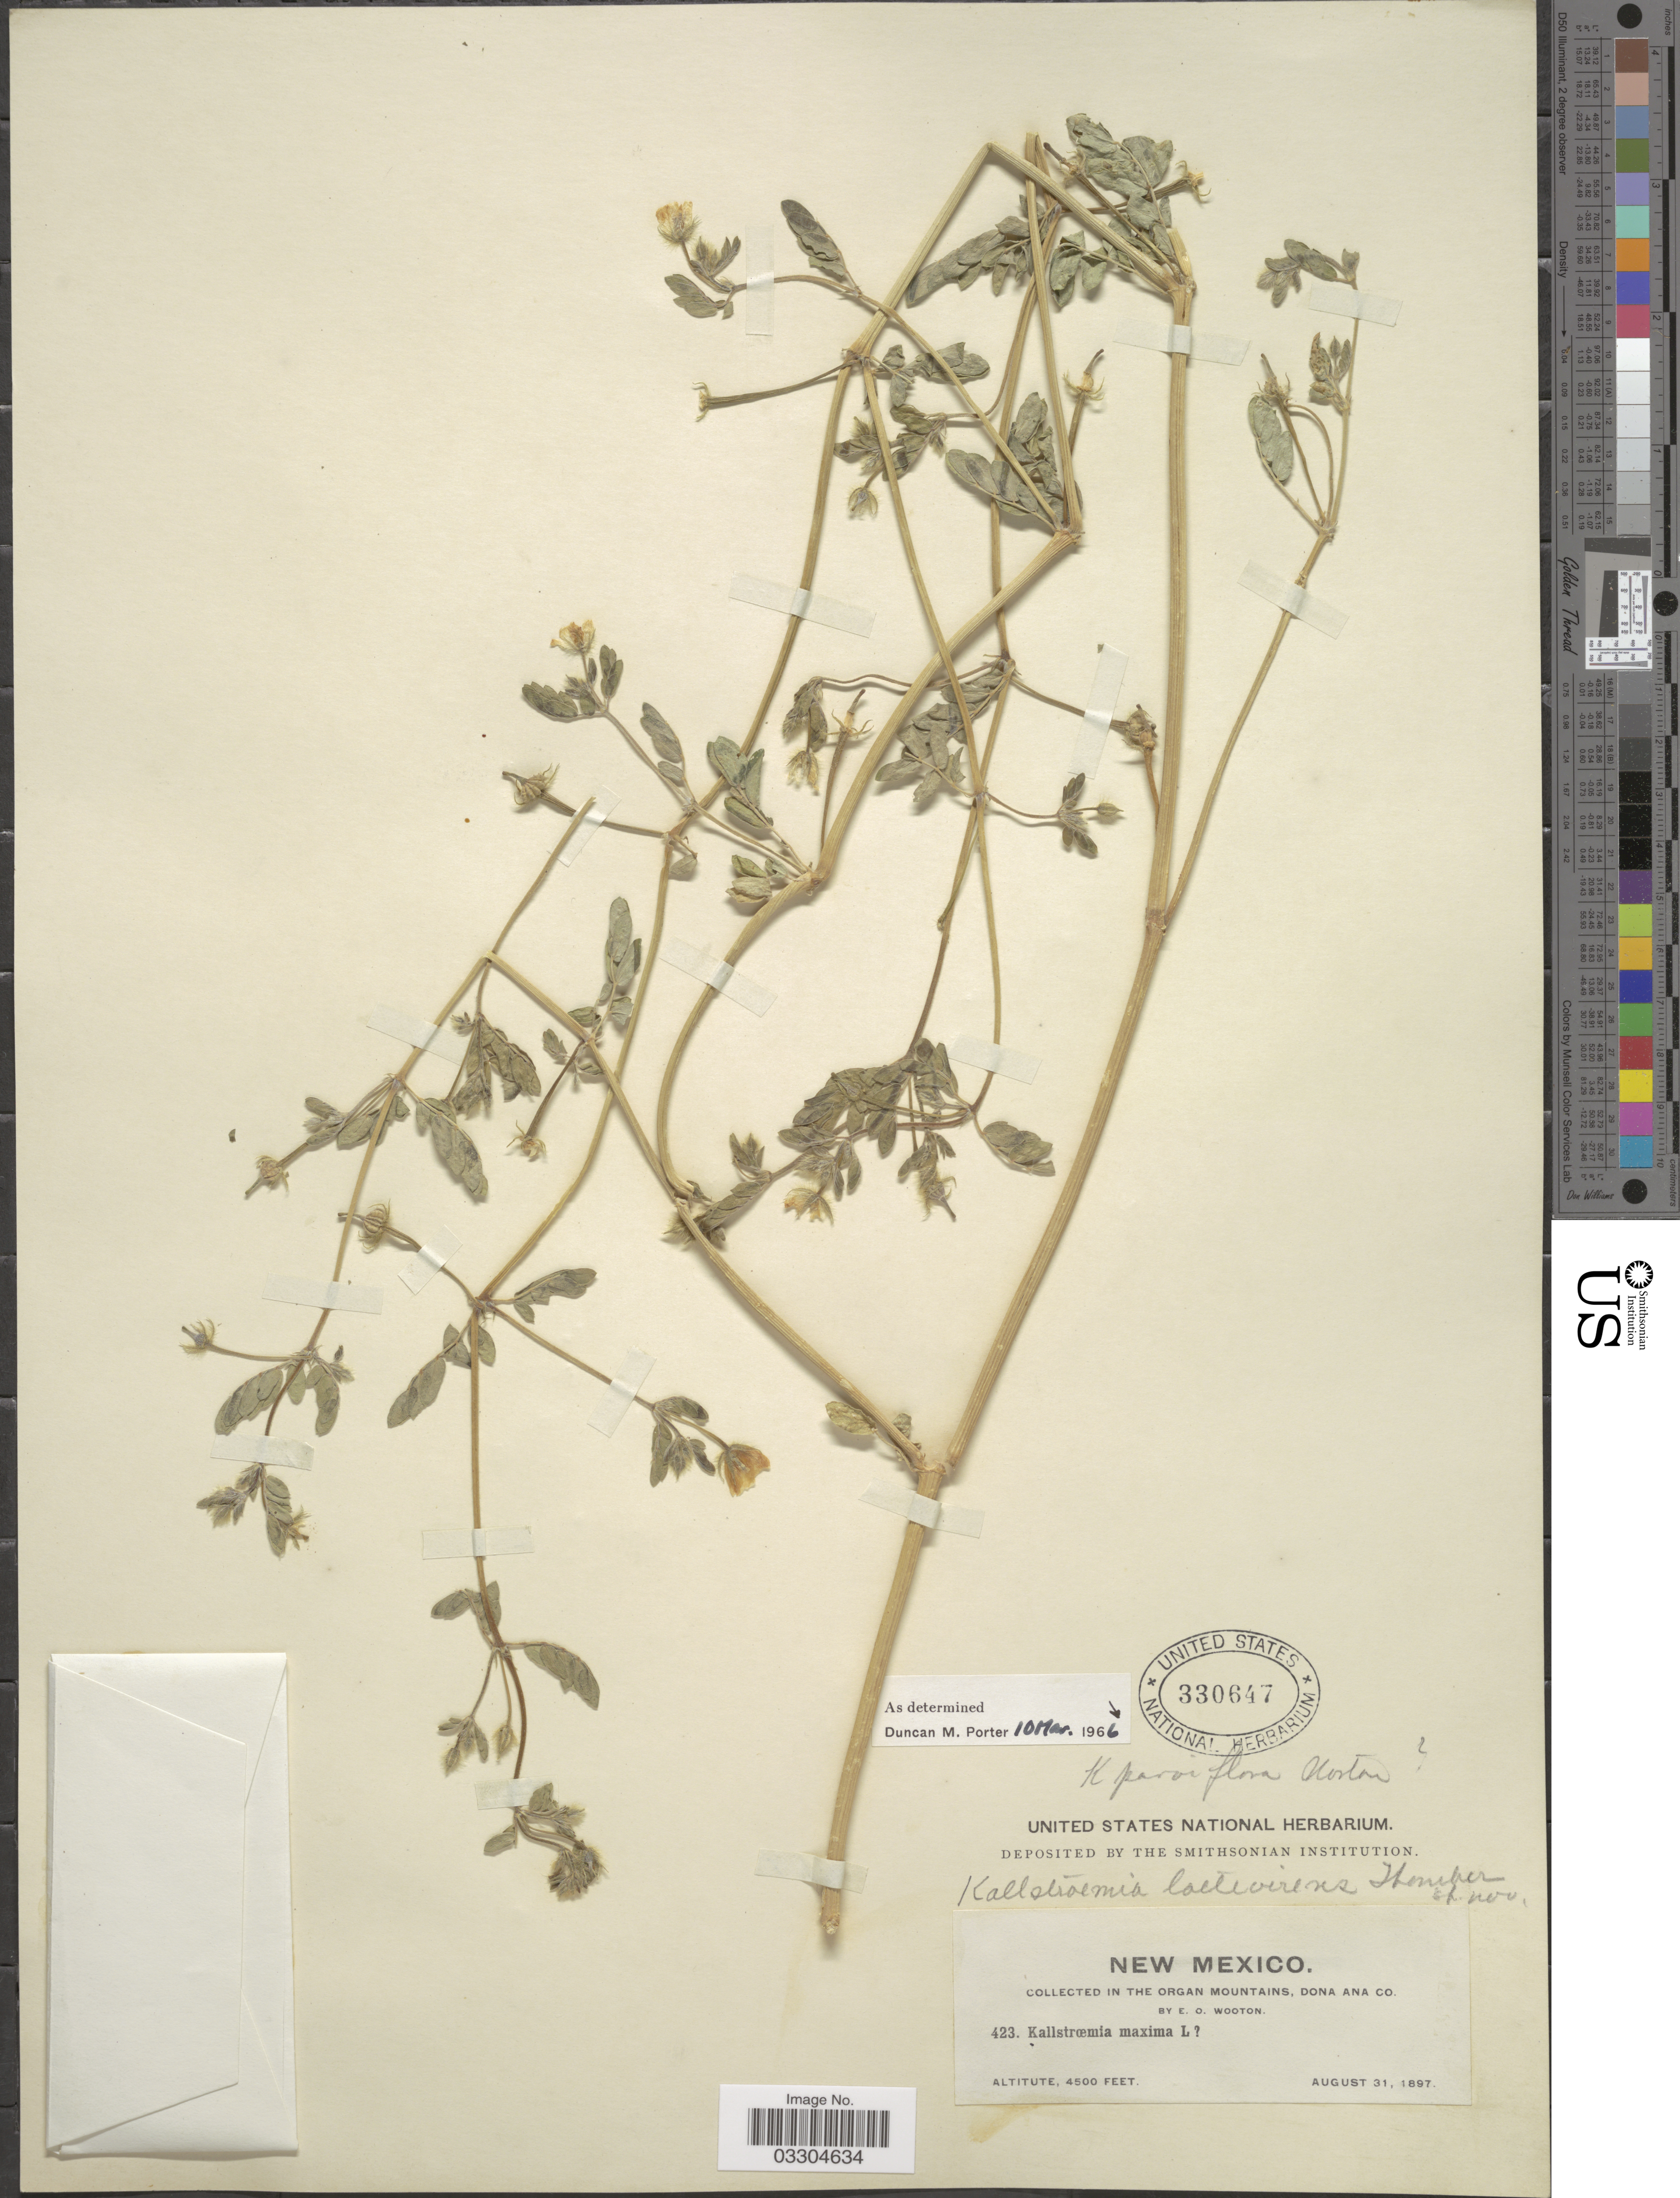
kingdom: Plantae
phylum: Tracheophyta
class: Magnoliopsida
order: Zygophyllales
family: Zygophyllaceae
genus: Kallstroemia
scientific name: Kallstroemia parviflora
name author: Norton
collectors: E. O. Wooton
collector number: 423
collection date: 1897-08-31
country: United States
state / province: New Mexico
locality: In the Organ Mountains, Dona Ana Co.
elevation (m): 1372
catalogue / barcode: US 330647